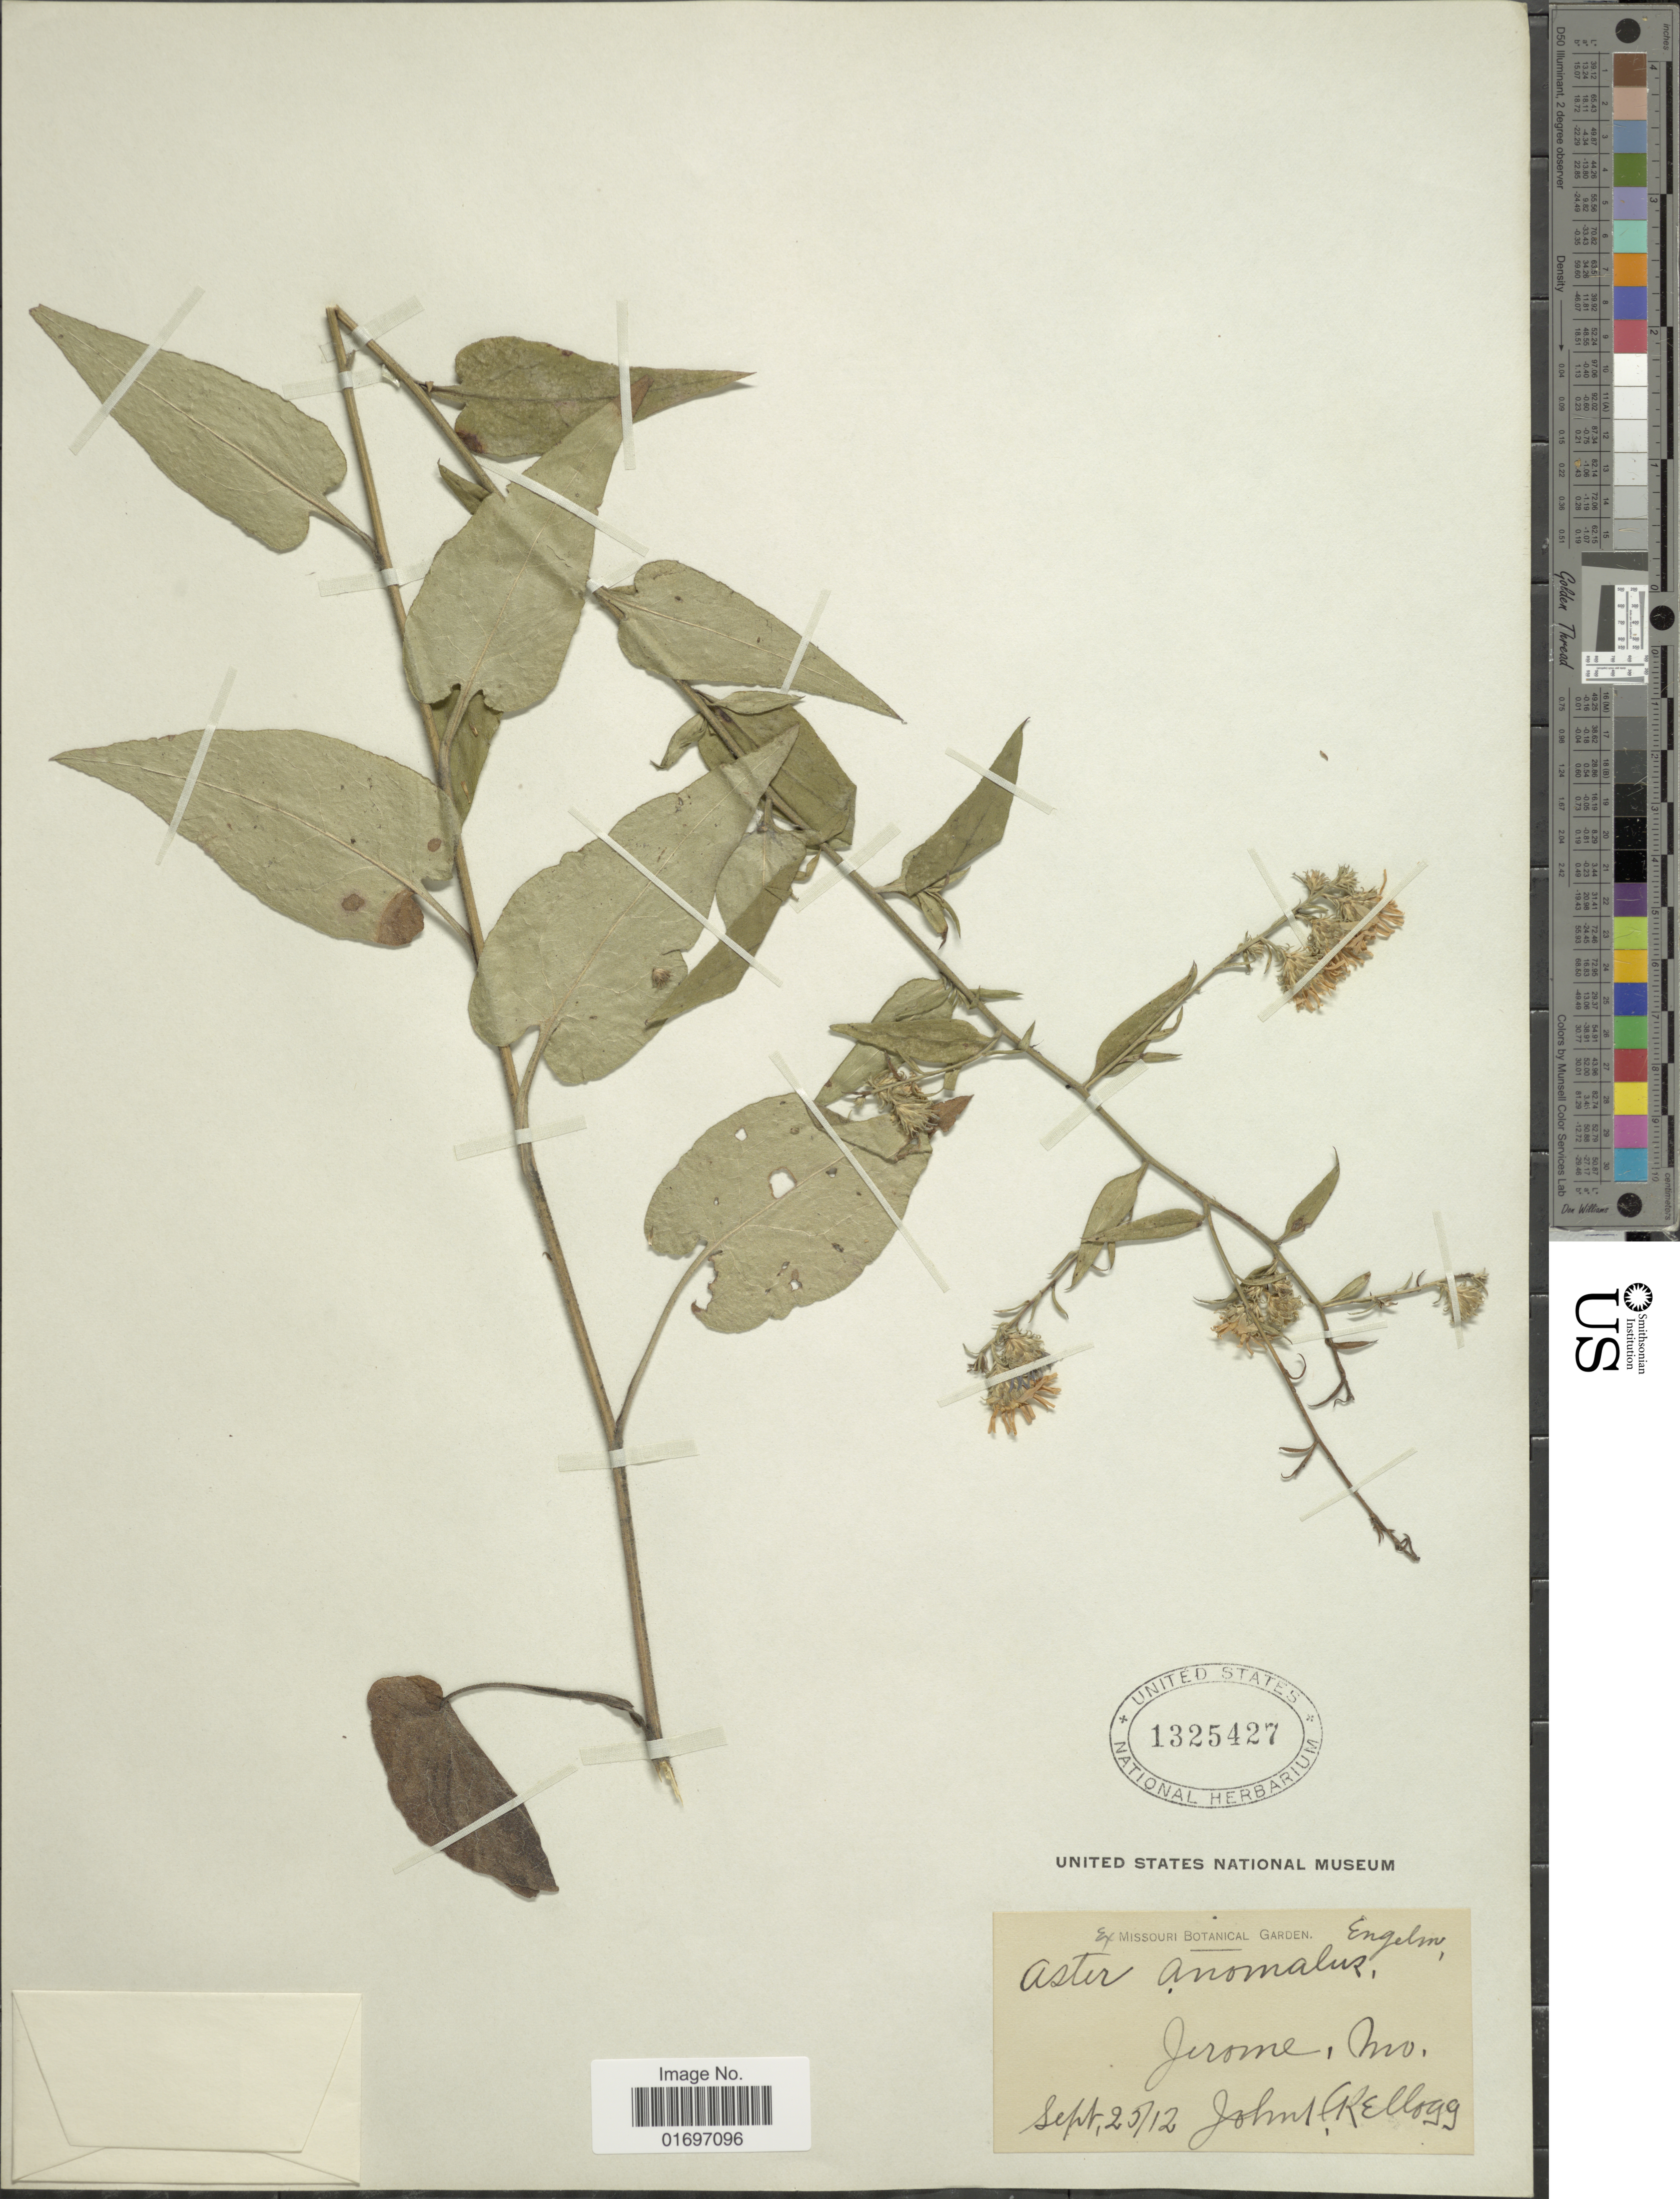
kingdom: Plantae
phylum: Tracheophyta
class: Magnoliopsida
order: Asterales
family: Asteraceae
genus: Symphyotrichum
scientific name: Symphyotrichum anomalum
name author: (Engelm.) G.L. Nesom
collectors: J. H. Kellogg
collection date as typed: Transcribed d/m/y: 25/9/12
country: United States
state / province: Missouri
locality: Jerome, Mo.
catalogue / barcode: US 1325427